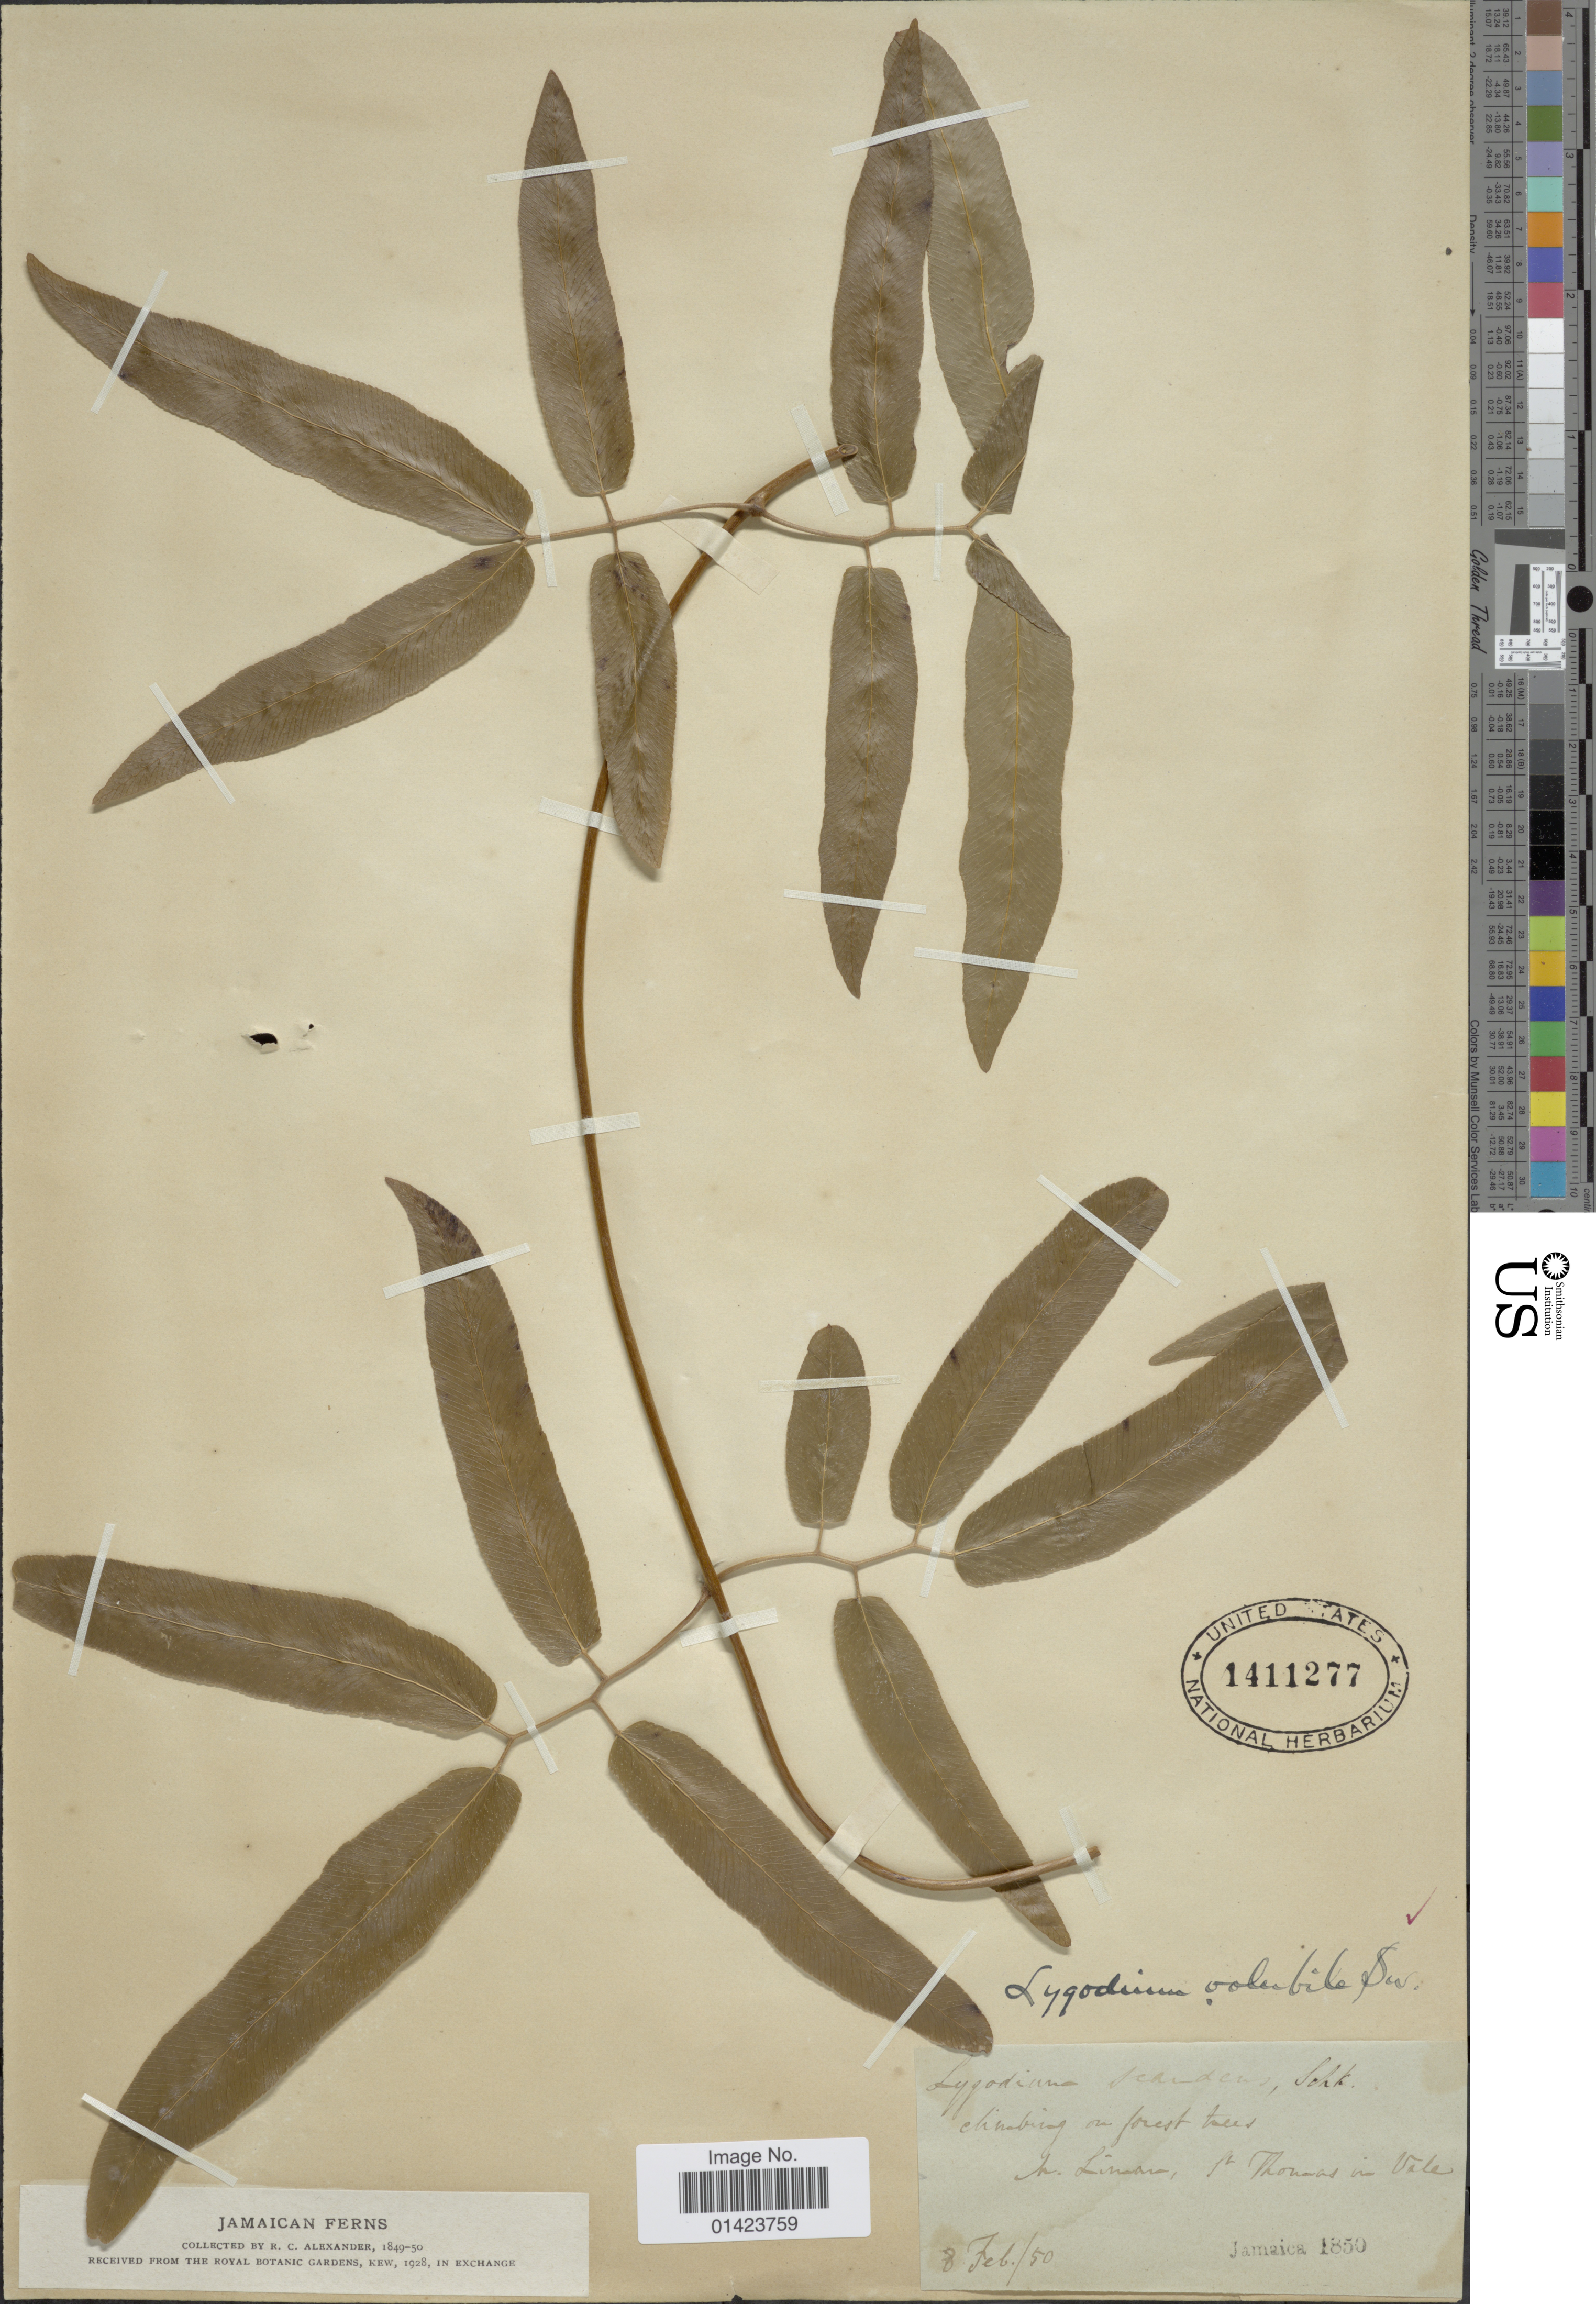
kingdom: Plantae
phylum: Tracheophyta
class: Polypodiopsida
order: Schizaeales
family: Lygodiaceae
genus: Lygodium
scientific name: Lygodium volubile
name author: Sw.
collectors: R. C. Alexander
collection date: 1850-02-08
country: Jamaica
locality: In Limar, St. Thomas in Vale [interpreted]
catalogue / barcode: US 1411277